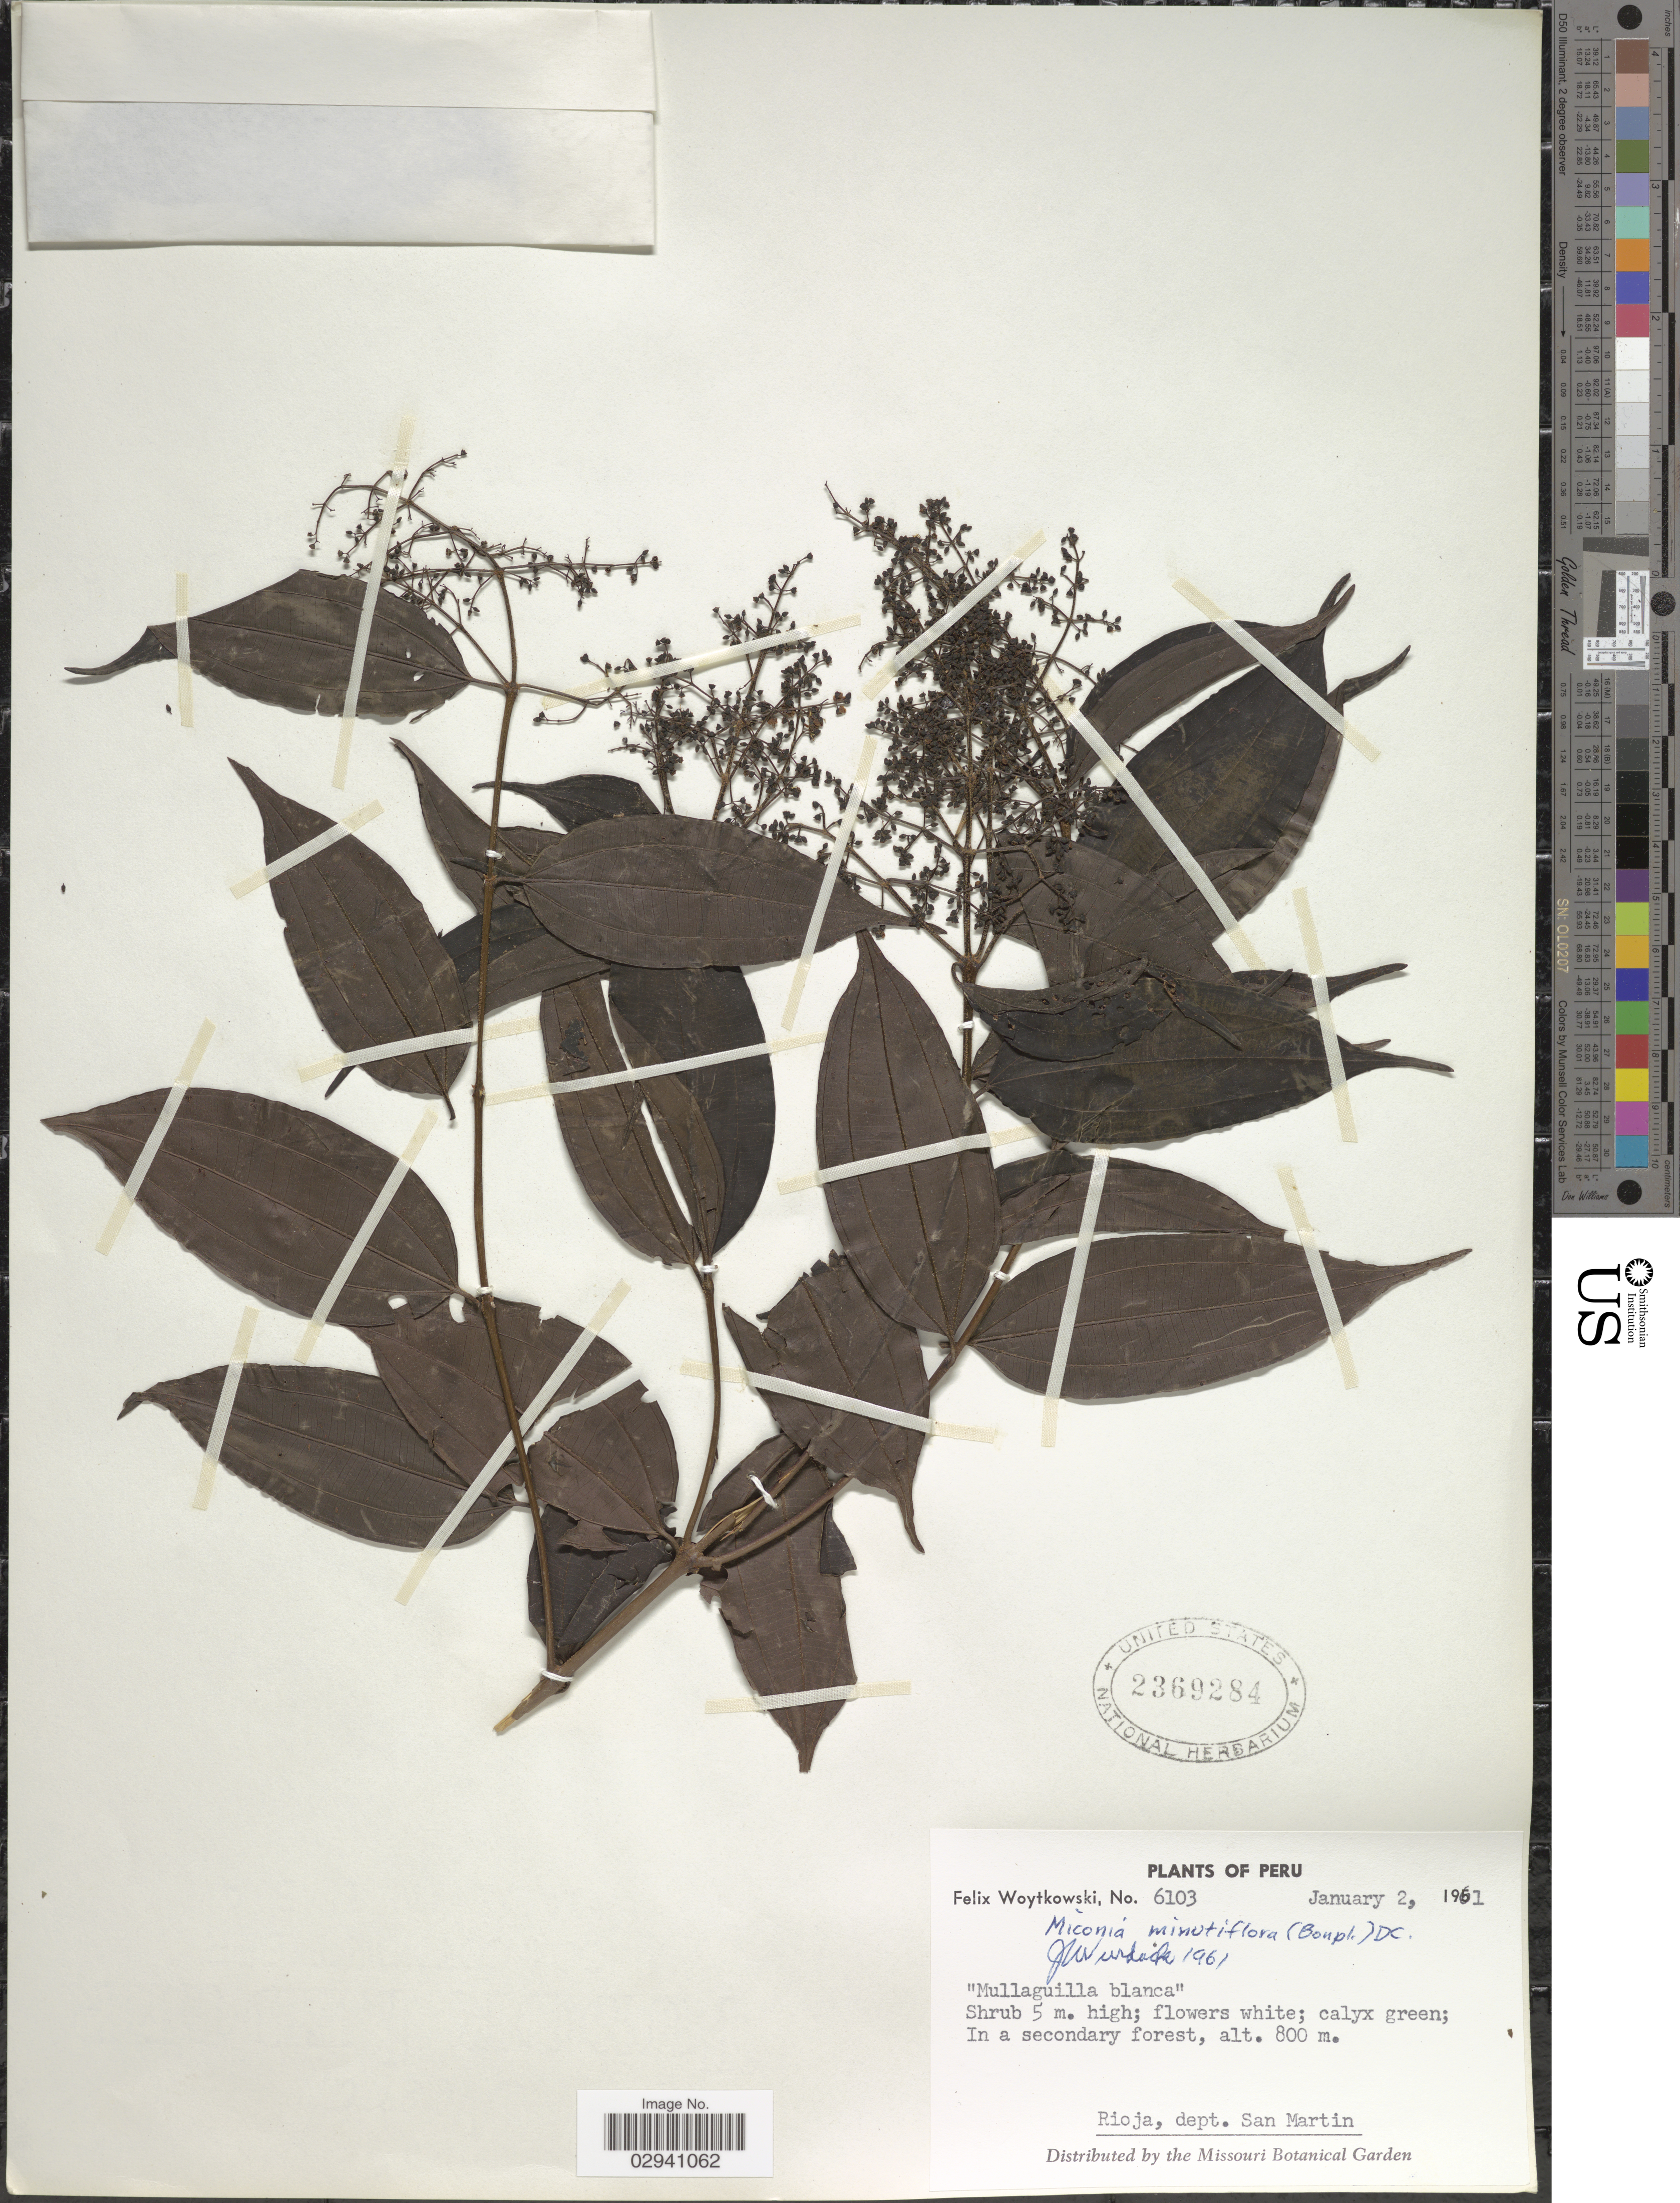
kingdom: Plantae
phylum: Tracheophyta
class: Magnoliopsida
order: Myrtales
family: Melastomataceae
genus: Miconia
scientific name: Miconia minutiflora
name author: (Bonpl.) DC.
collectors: F. Woytkowski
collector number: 6103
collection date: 1961-01-02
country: Peru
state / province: San Martín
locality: Rioja, dept. San Martin.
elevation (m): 800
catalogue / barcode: US 2369284